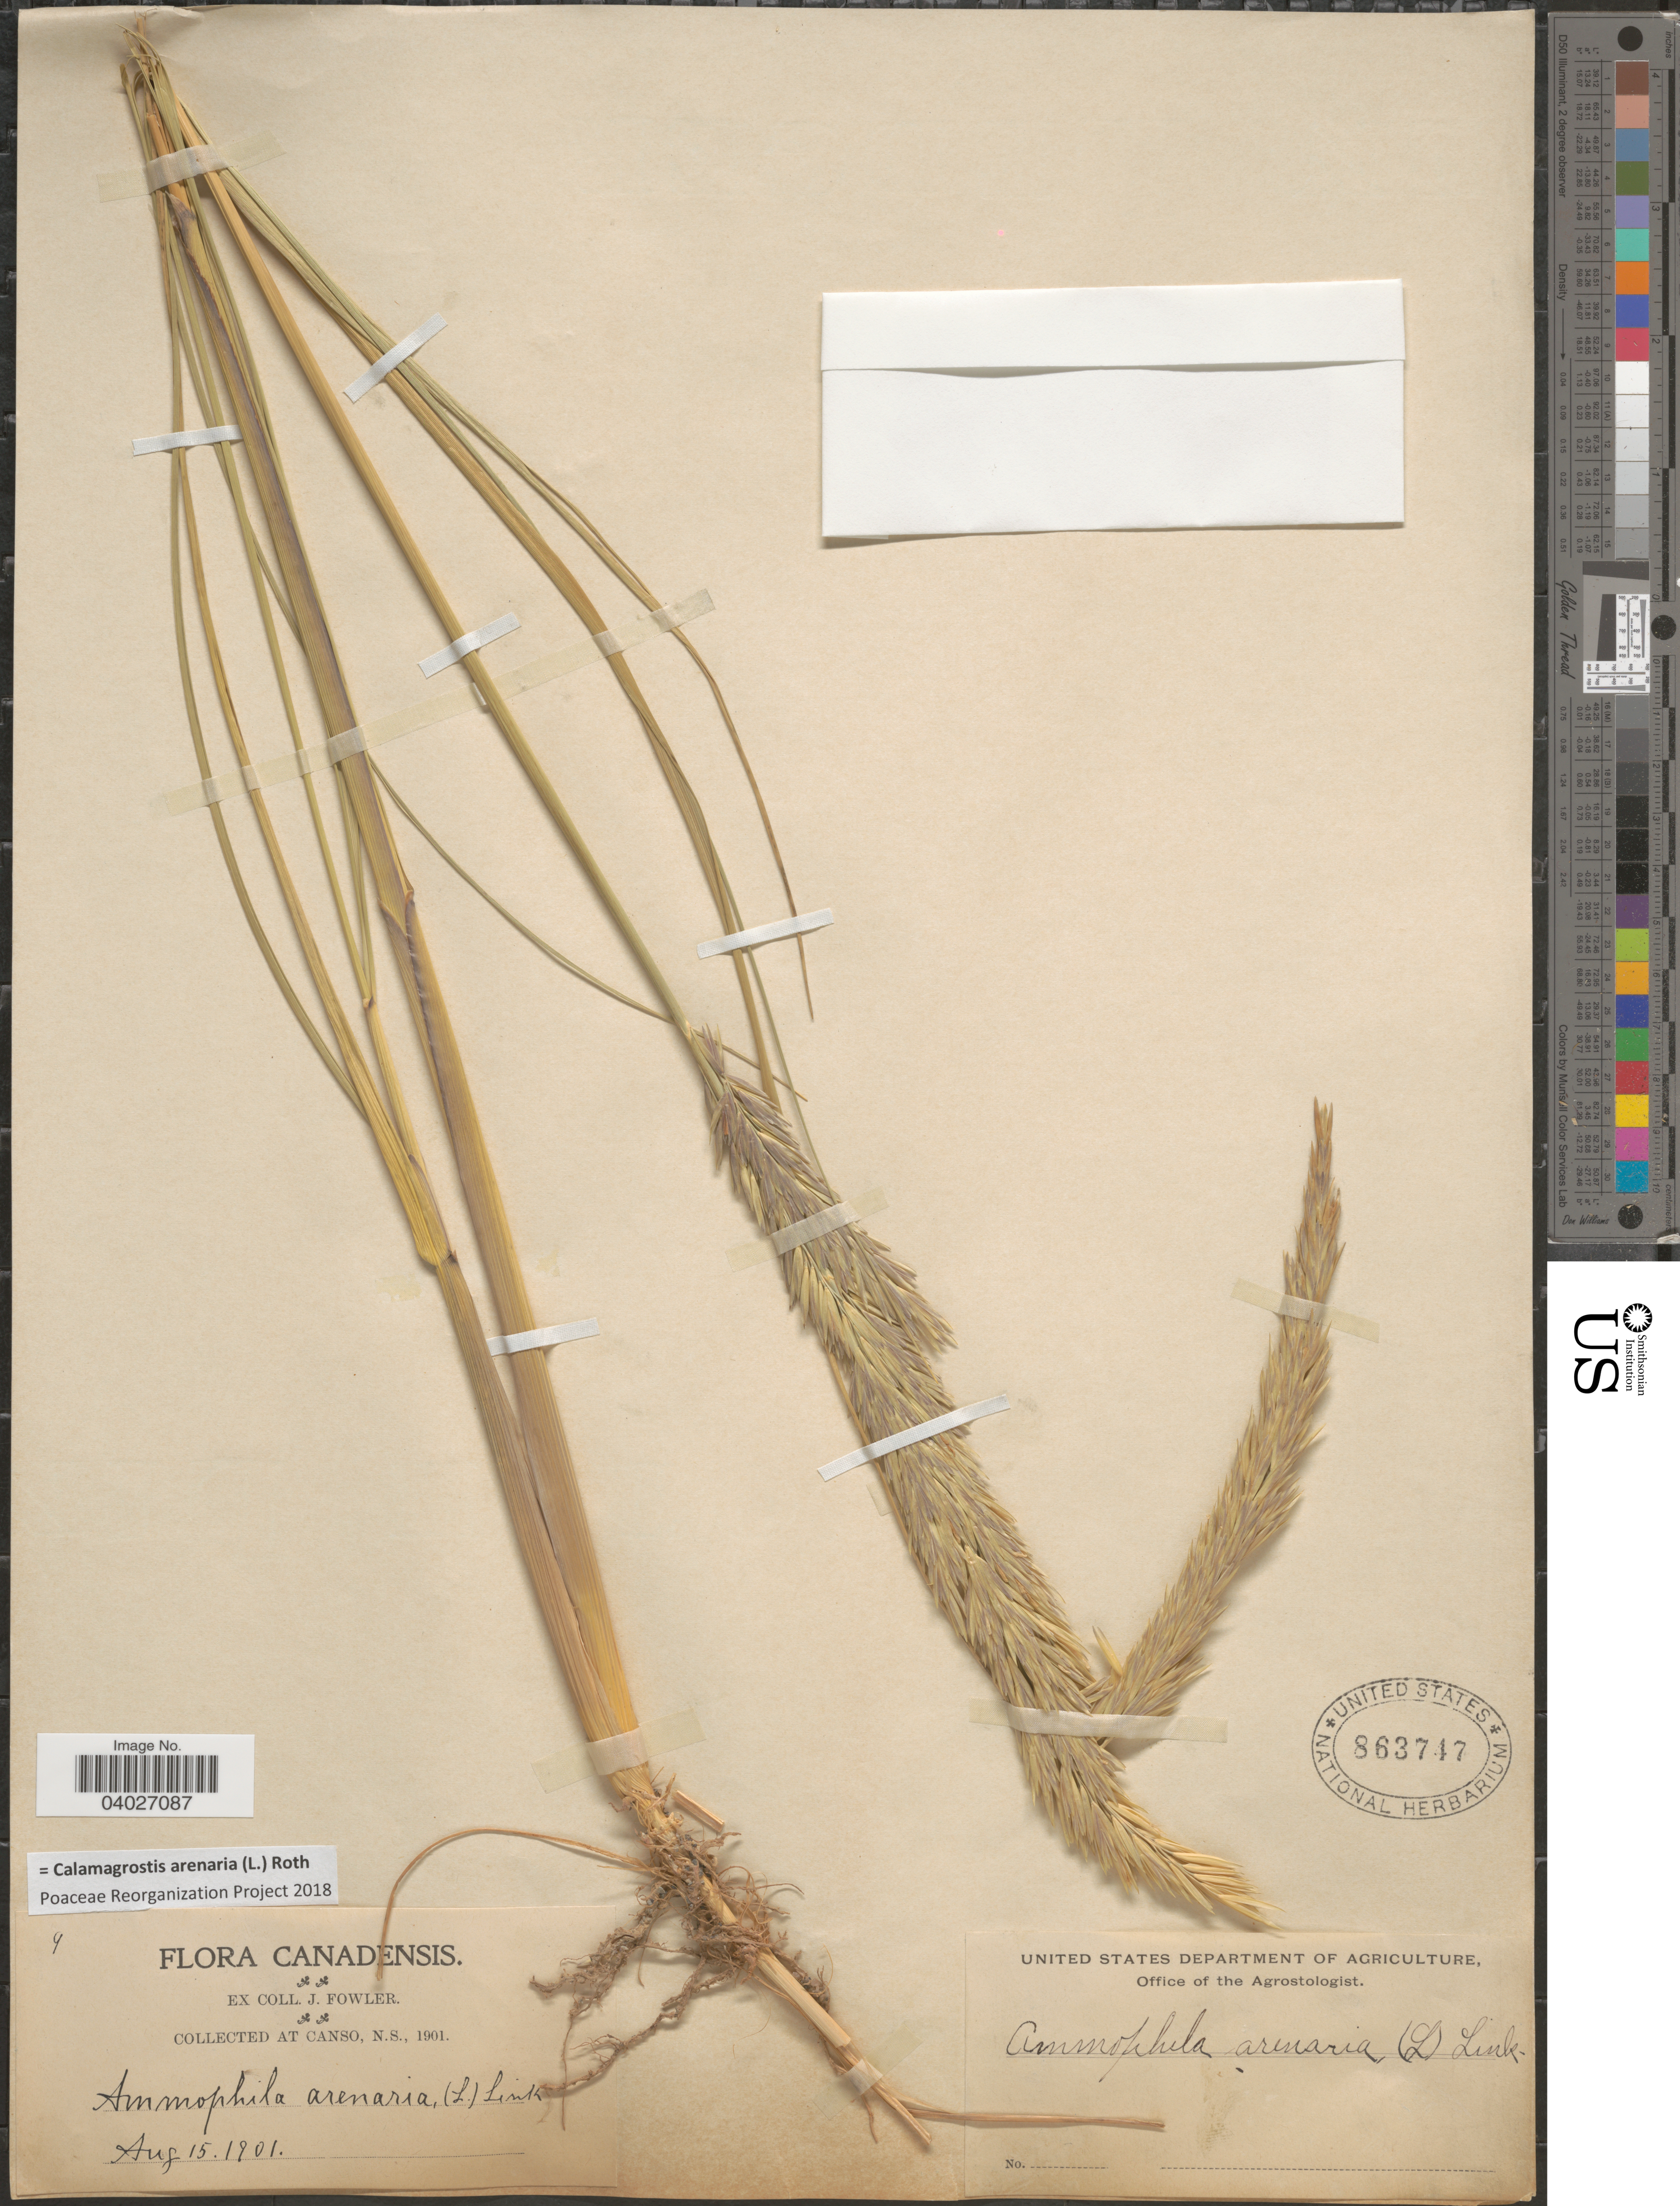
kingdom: Plantae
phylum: Tracheophyta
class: Liliopsida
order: Poales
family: Poaceae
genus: Calamagrostis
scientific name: Calamagrostis arenaria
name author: (L.) Roth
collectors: J. Fowler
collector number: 9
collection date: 1901-08-15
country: Canada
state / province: Nova Scotia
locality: At Canso.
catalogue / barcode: US 863747